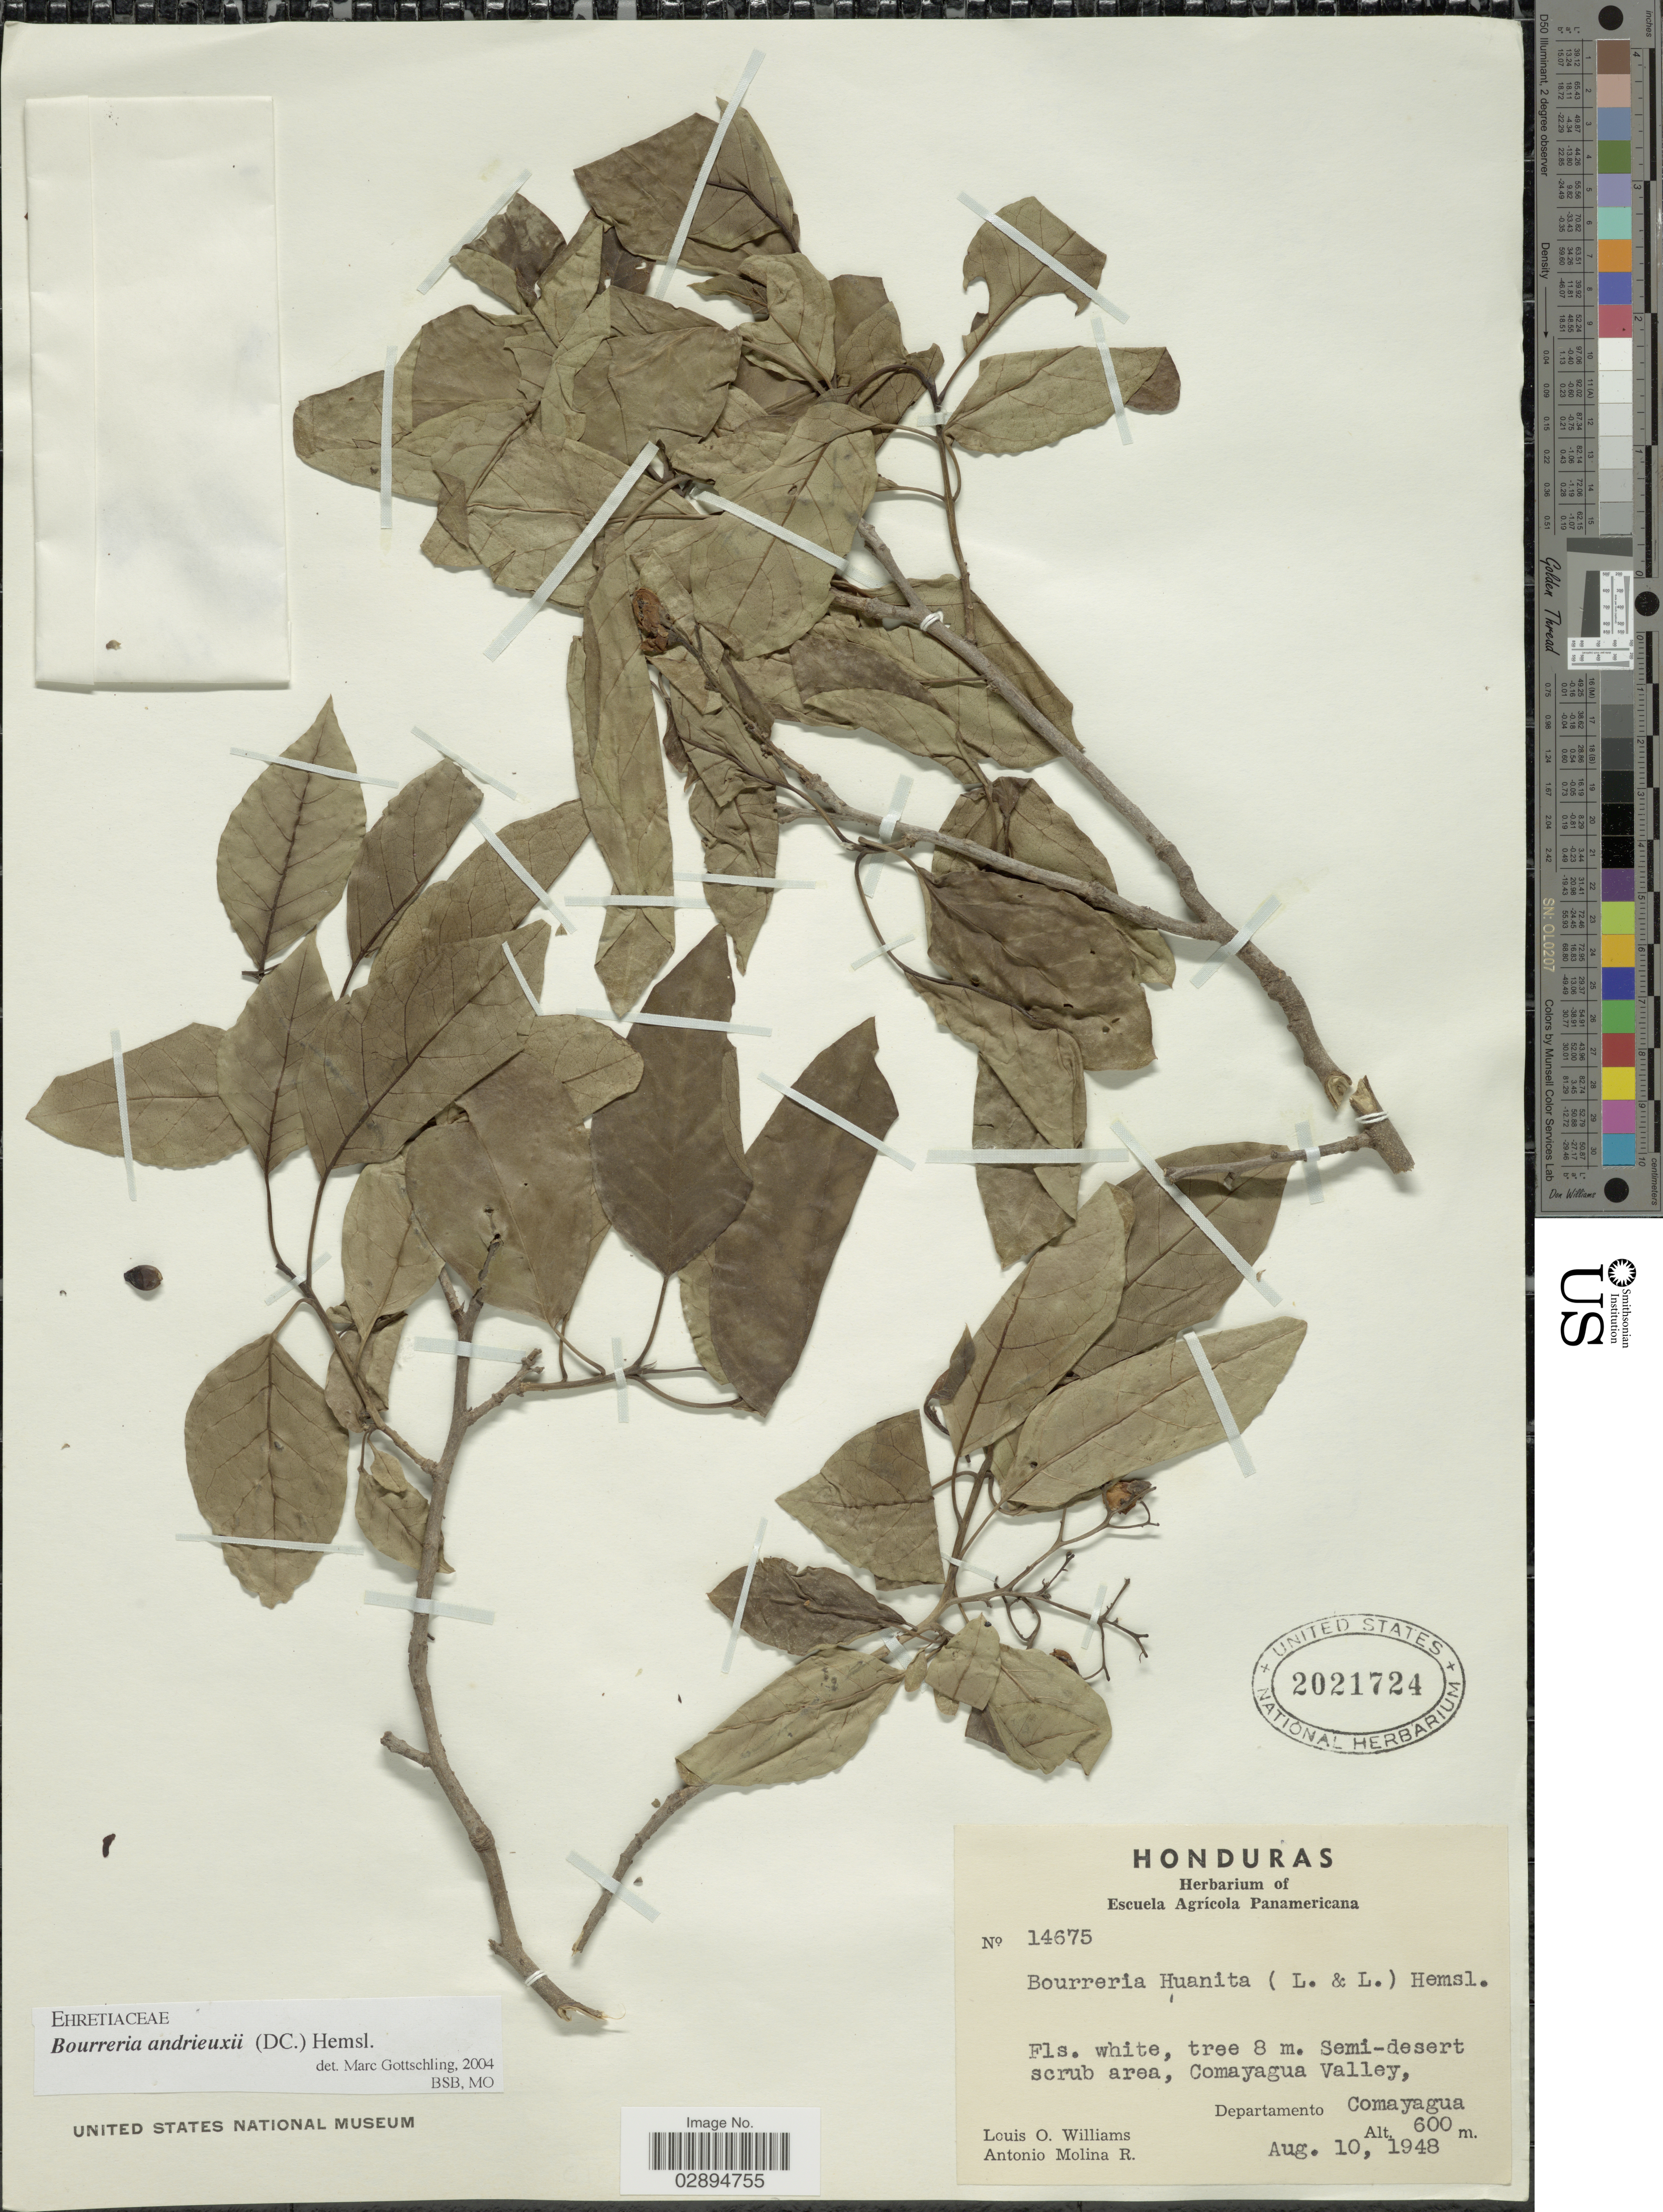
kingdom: Plantae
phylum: Tracheophyta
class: Magnoliopsida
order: Boraginales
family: Ehretiaceae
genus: Bourreria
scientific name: Bourreria huanita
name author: (Lex.) Hemsl.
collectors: L. O. Williams & A. Molina R.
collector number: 14675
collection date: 1948-08-10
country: Honduras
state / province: Comayagua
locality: Comayagua Valley. Departamento Comayagua.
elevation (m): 600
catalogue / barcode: US 2021724